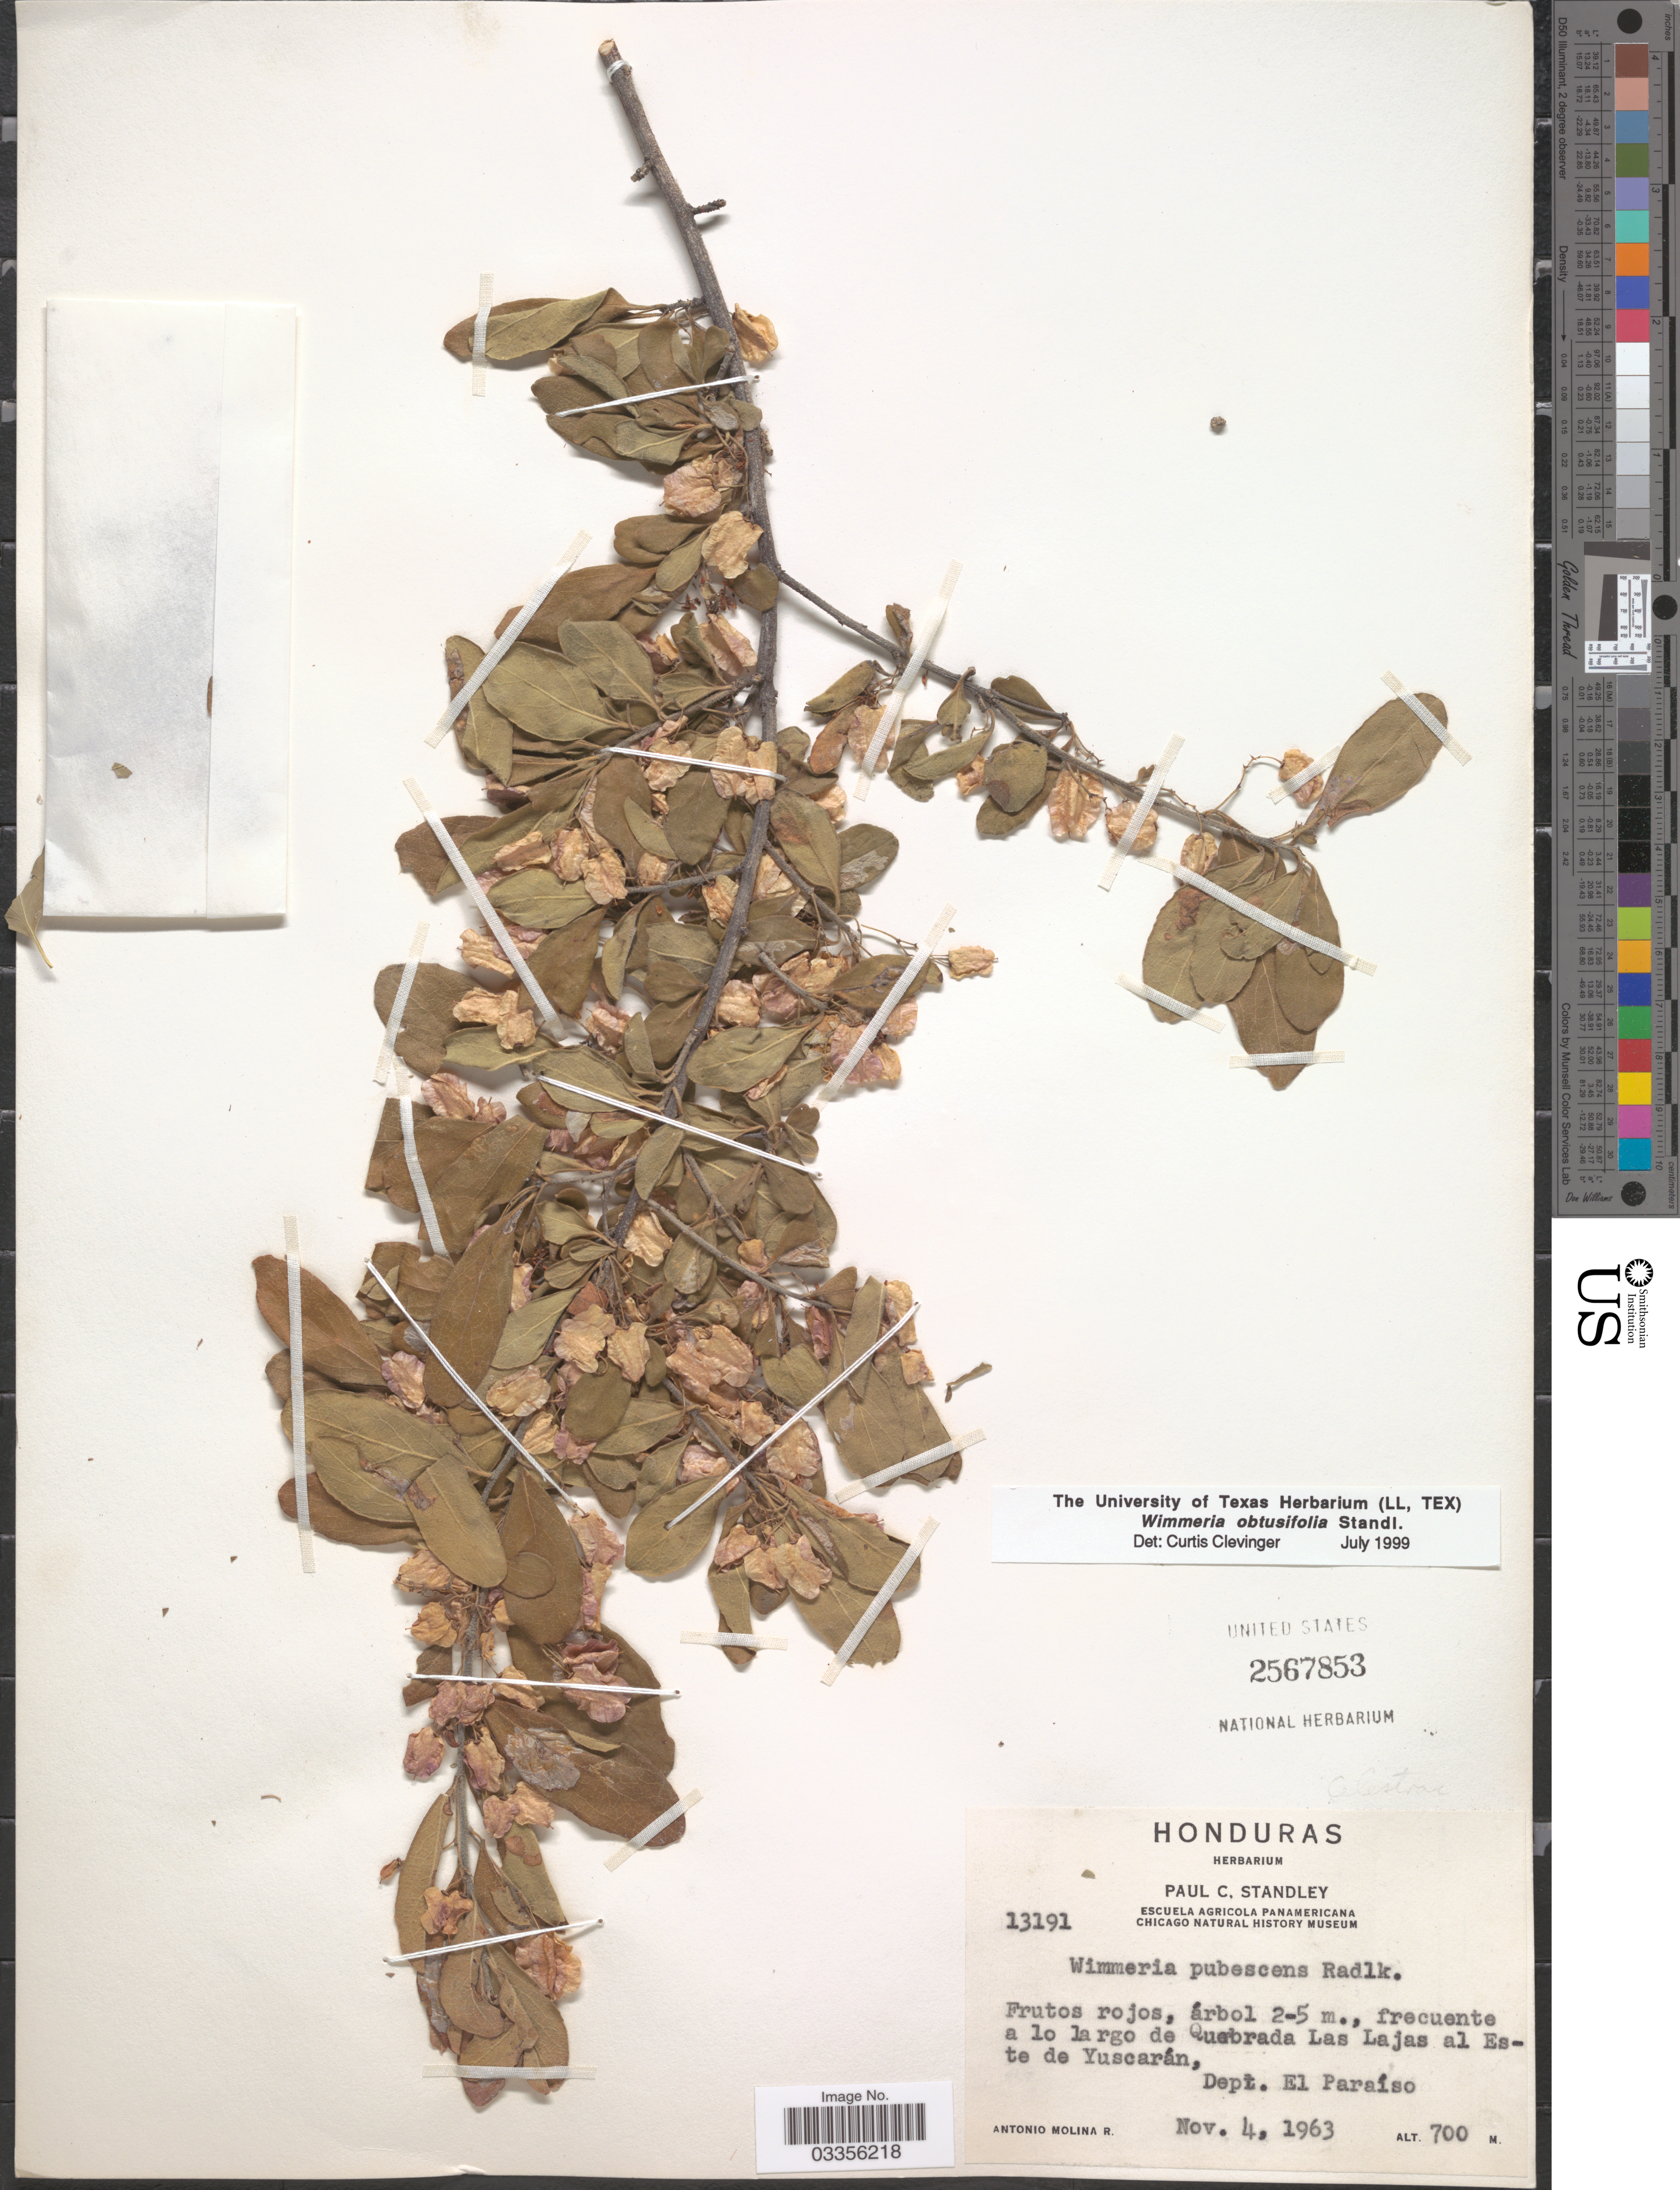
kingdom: Plantae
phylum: Tracheophyta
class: Magnoliopsida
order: Celastrales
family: Celastraceae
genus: Wimmeria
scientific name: Wimmeria obtusifolia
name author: Standl.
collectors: A. Molina R.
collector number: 13191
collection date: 1963-11-04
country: Honduras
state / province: El Paraíso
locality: Frecuente a lo largo de Quebrada Las Lajas al Este de Yuscarán, Dept. El Paraíso.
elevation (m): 700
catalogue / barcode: US 2567853